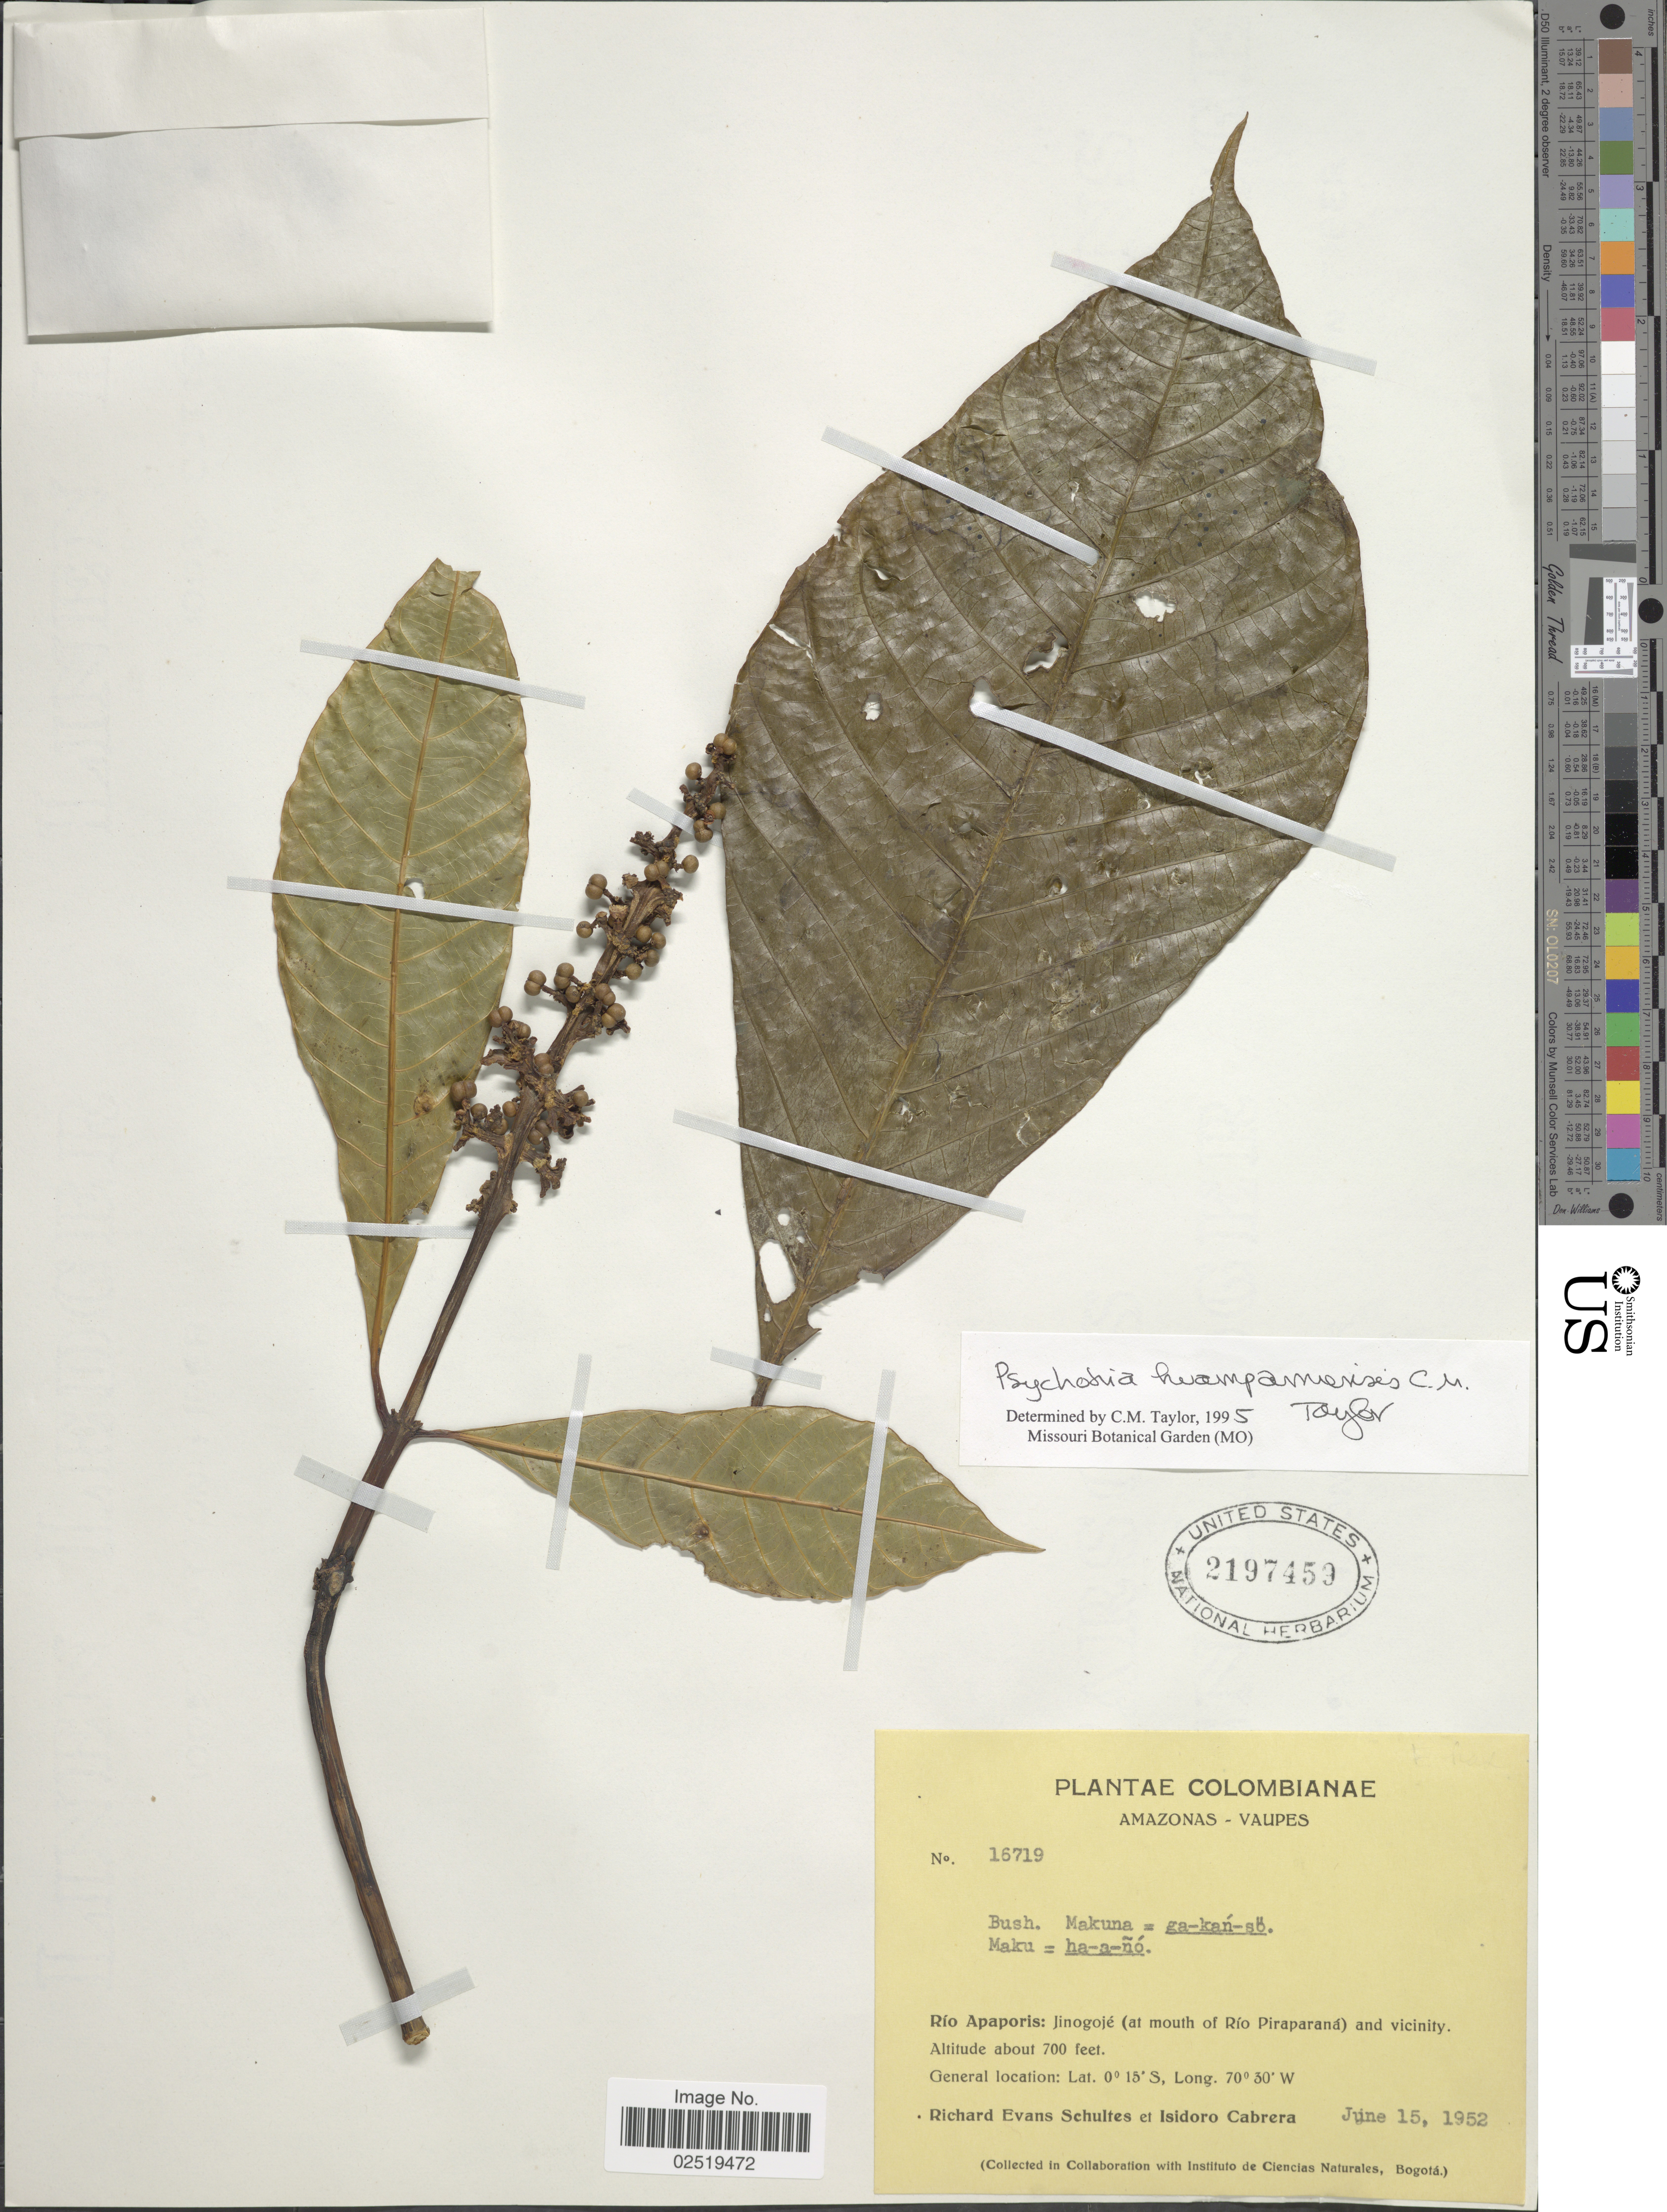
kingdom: Plantae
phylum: Tracheophyta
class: Magnoliopsida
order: Gentianales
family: Rubiaceae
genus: Psychotria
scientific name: Psychotria huampamiensis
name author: C.M. Taylor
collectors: R. E. Schultes & I. Cabrera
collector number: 16719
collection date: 1952-06-15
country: Colombia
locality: Amazonas-Vaupes, Rio Apaporis: Jinogoje (at mouth of Rio Piraparana) and vicinity.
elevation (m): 213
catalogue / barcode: US 2197459